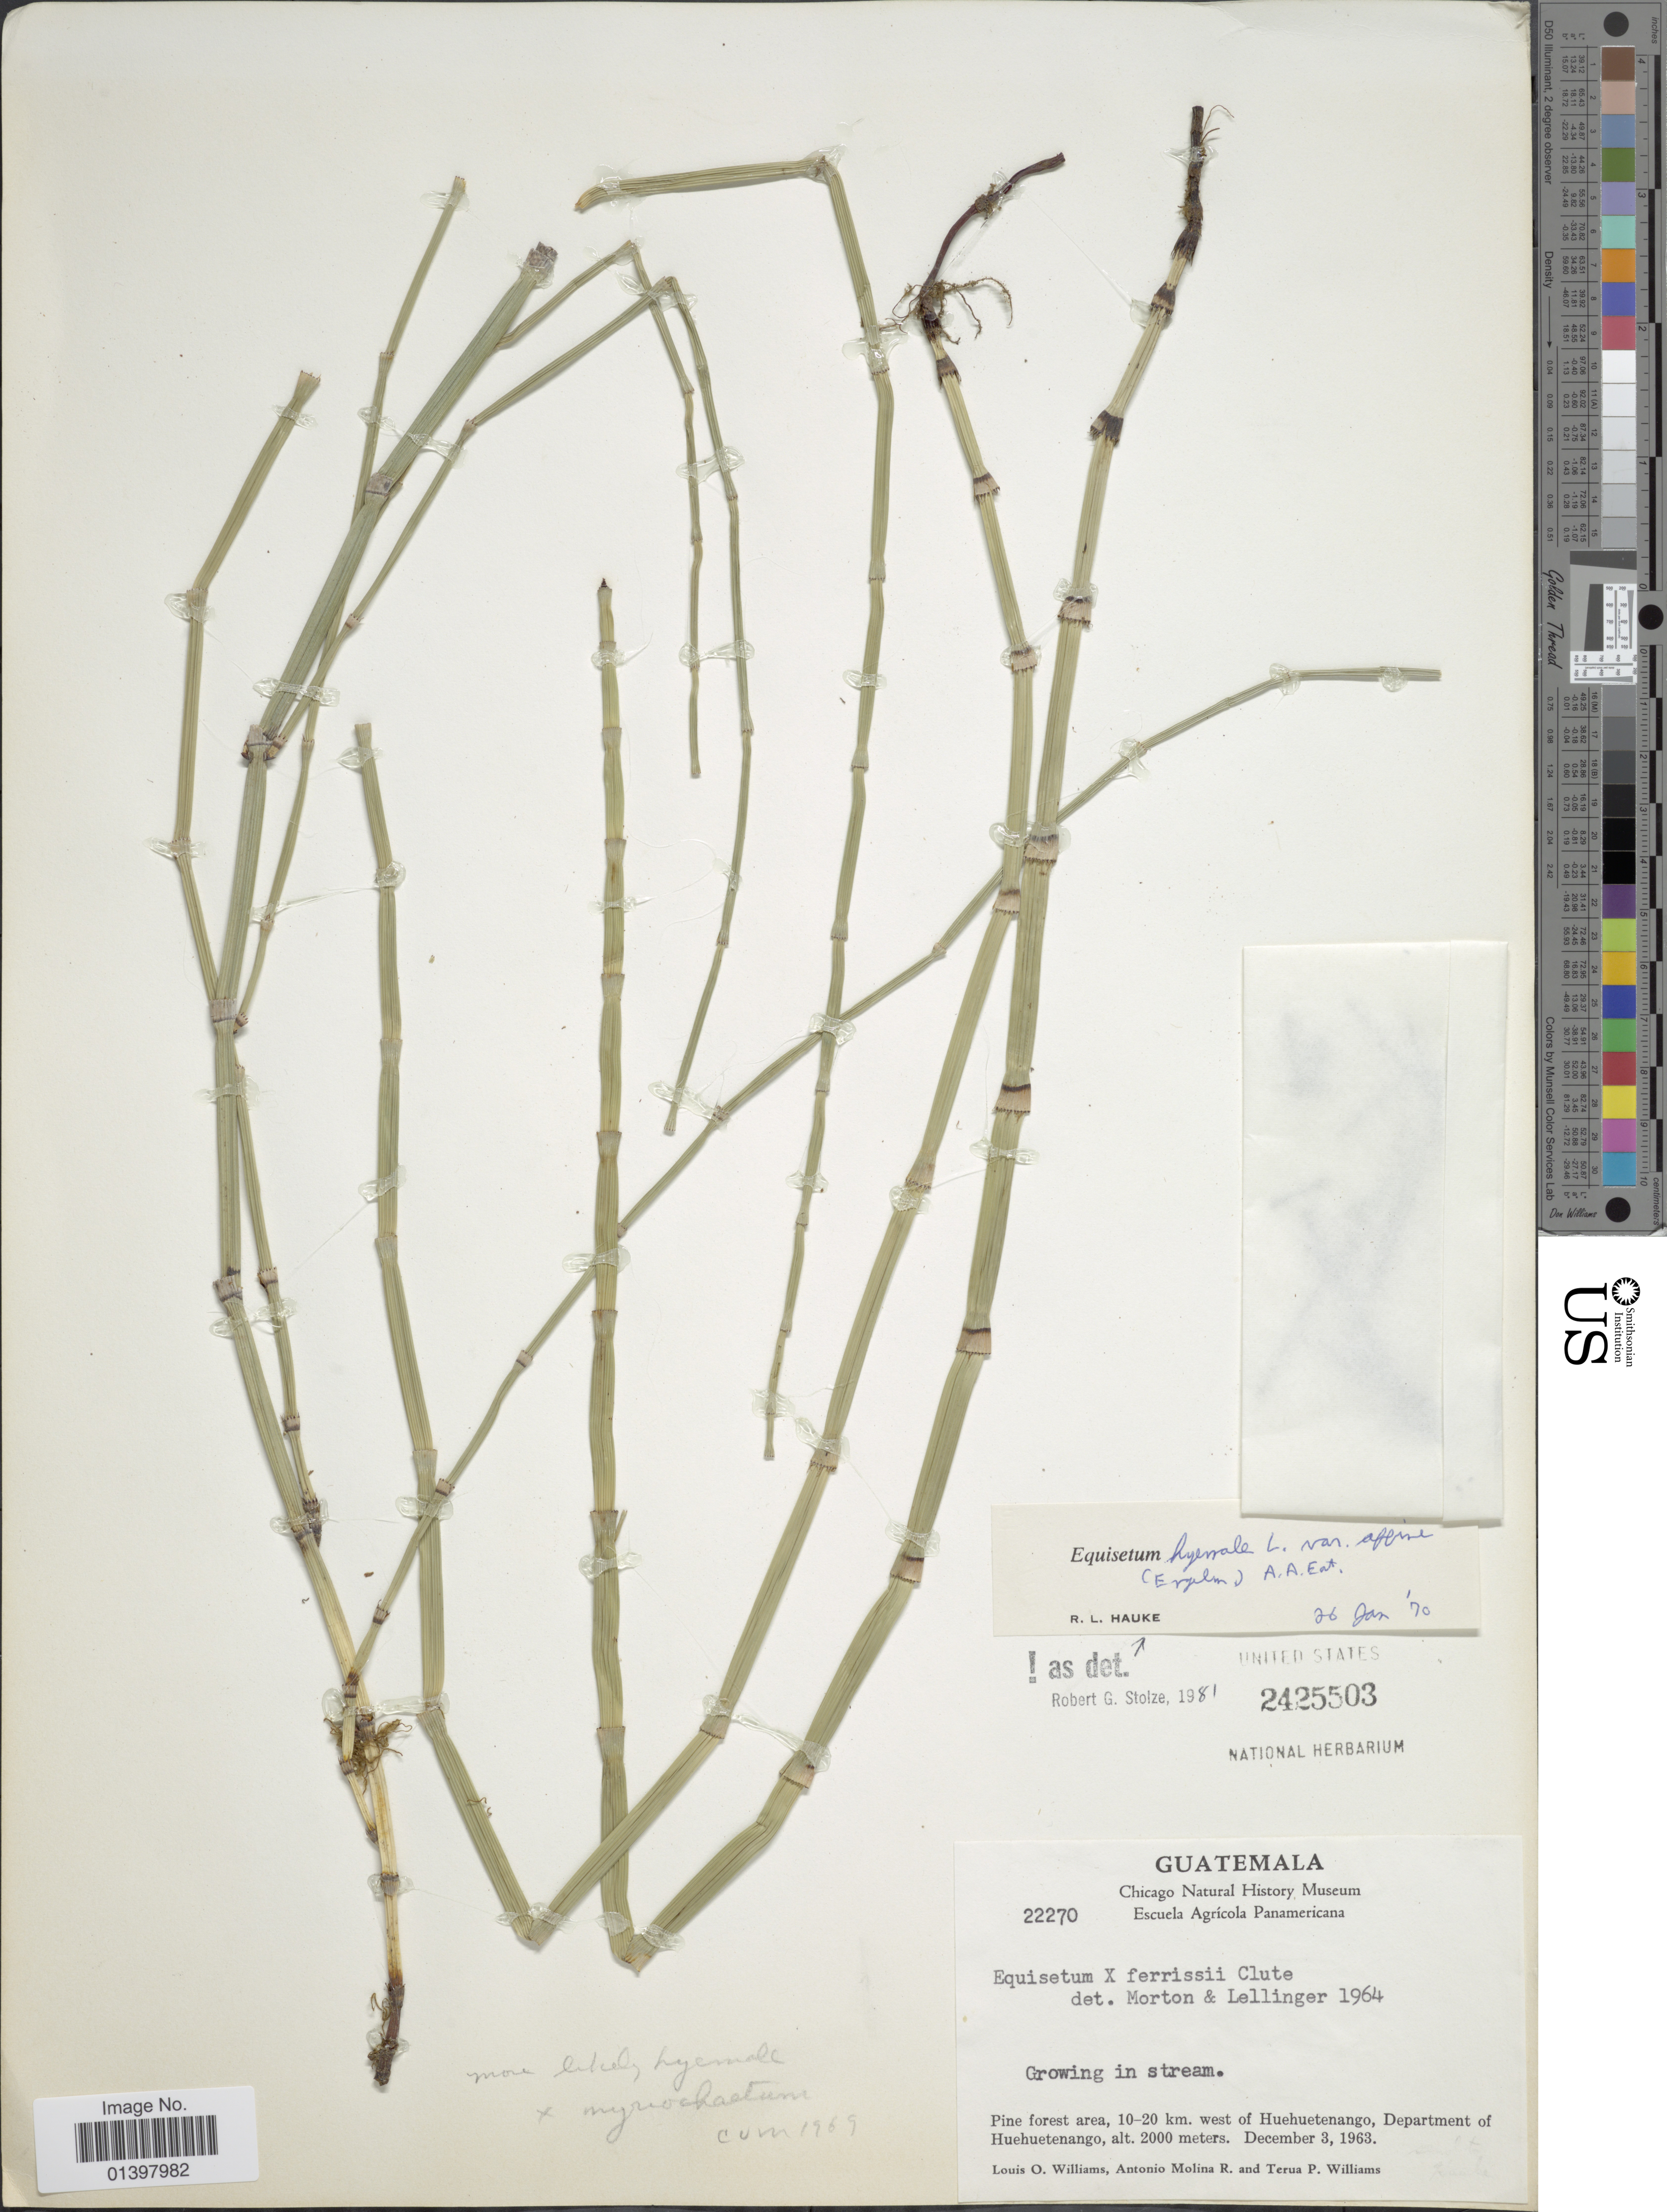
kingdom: Plantae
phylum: Tracheophyta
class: Polypodiopsida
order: Equisetales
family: Equisetaceae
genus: Equisetum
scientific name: Equisetum hyemale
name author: L.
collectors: L. O. Williams, A. Molina R. & T. P. Williams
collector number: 22270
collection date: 1963-12-03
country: Guatemala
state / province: Huehuetenango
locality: Pine forest area, 10-20 km. west of Huehuetenango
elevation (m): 2000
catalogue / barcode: US 2425503